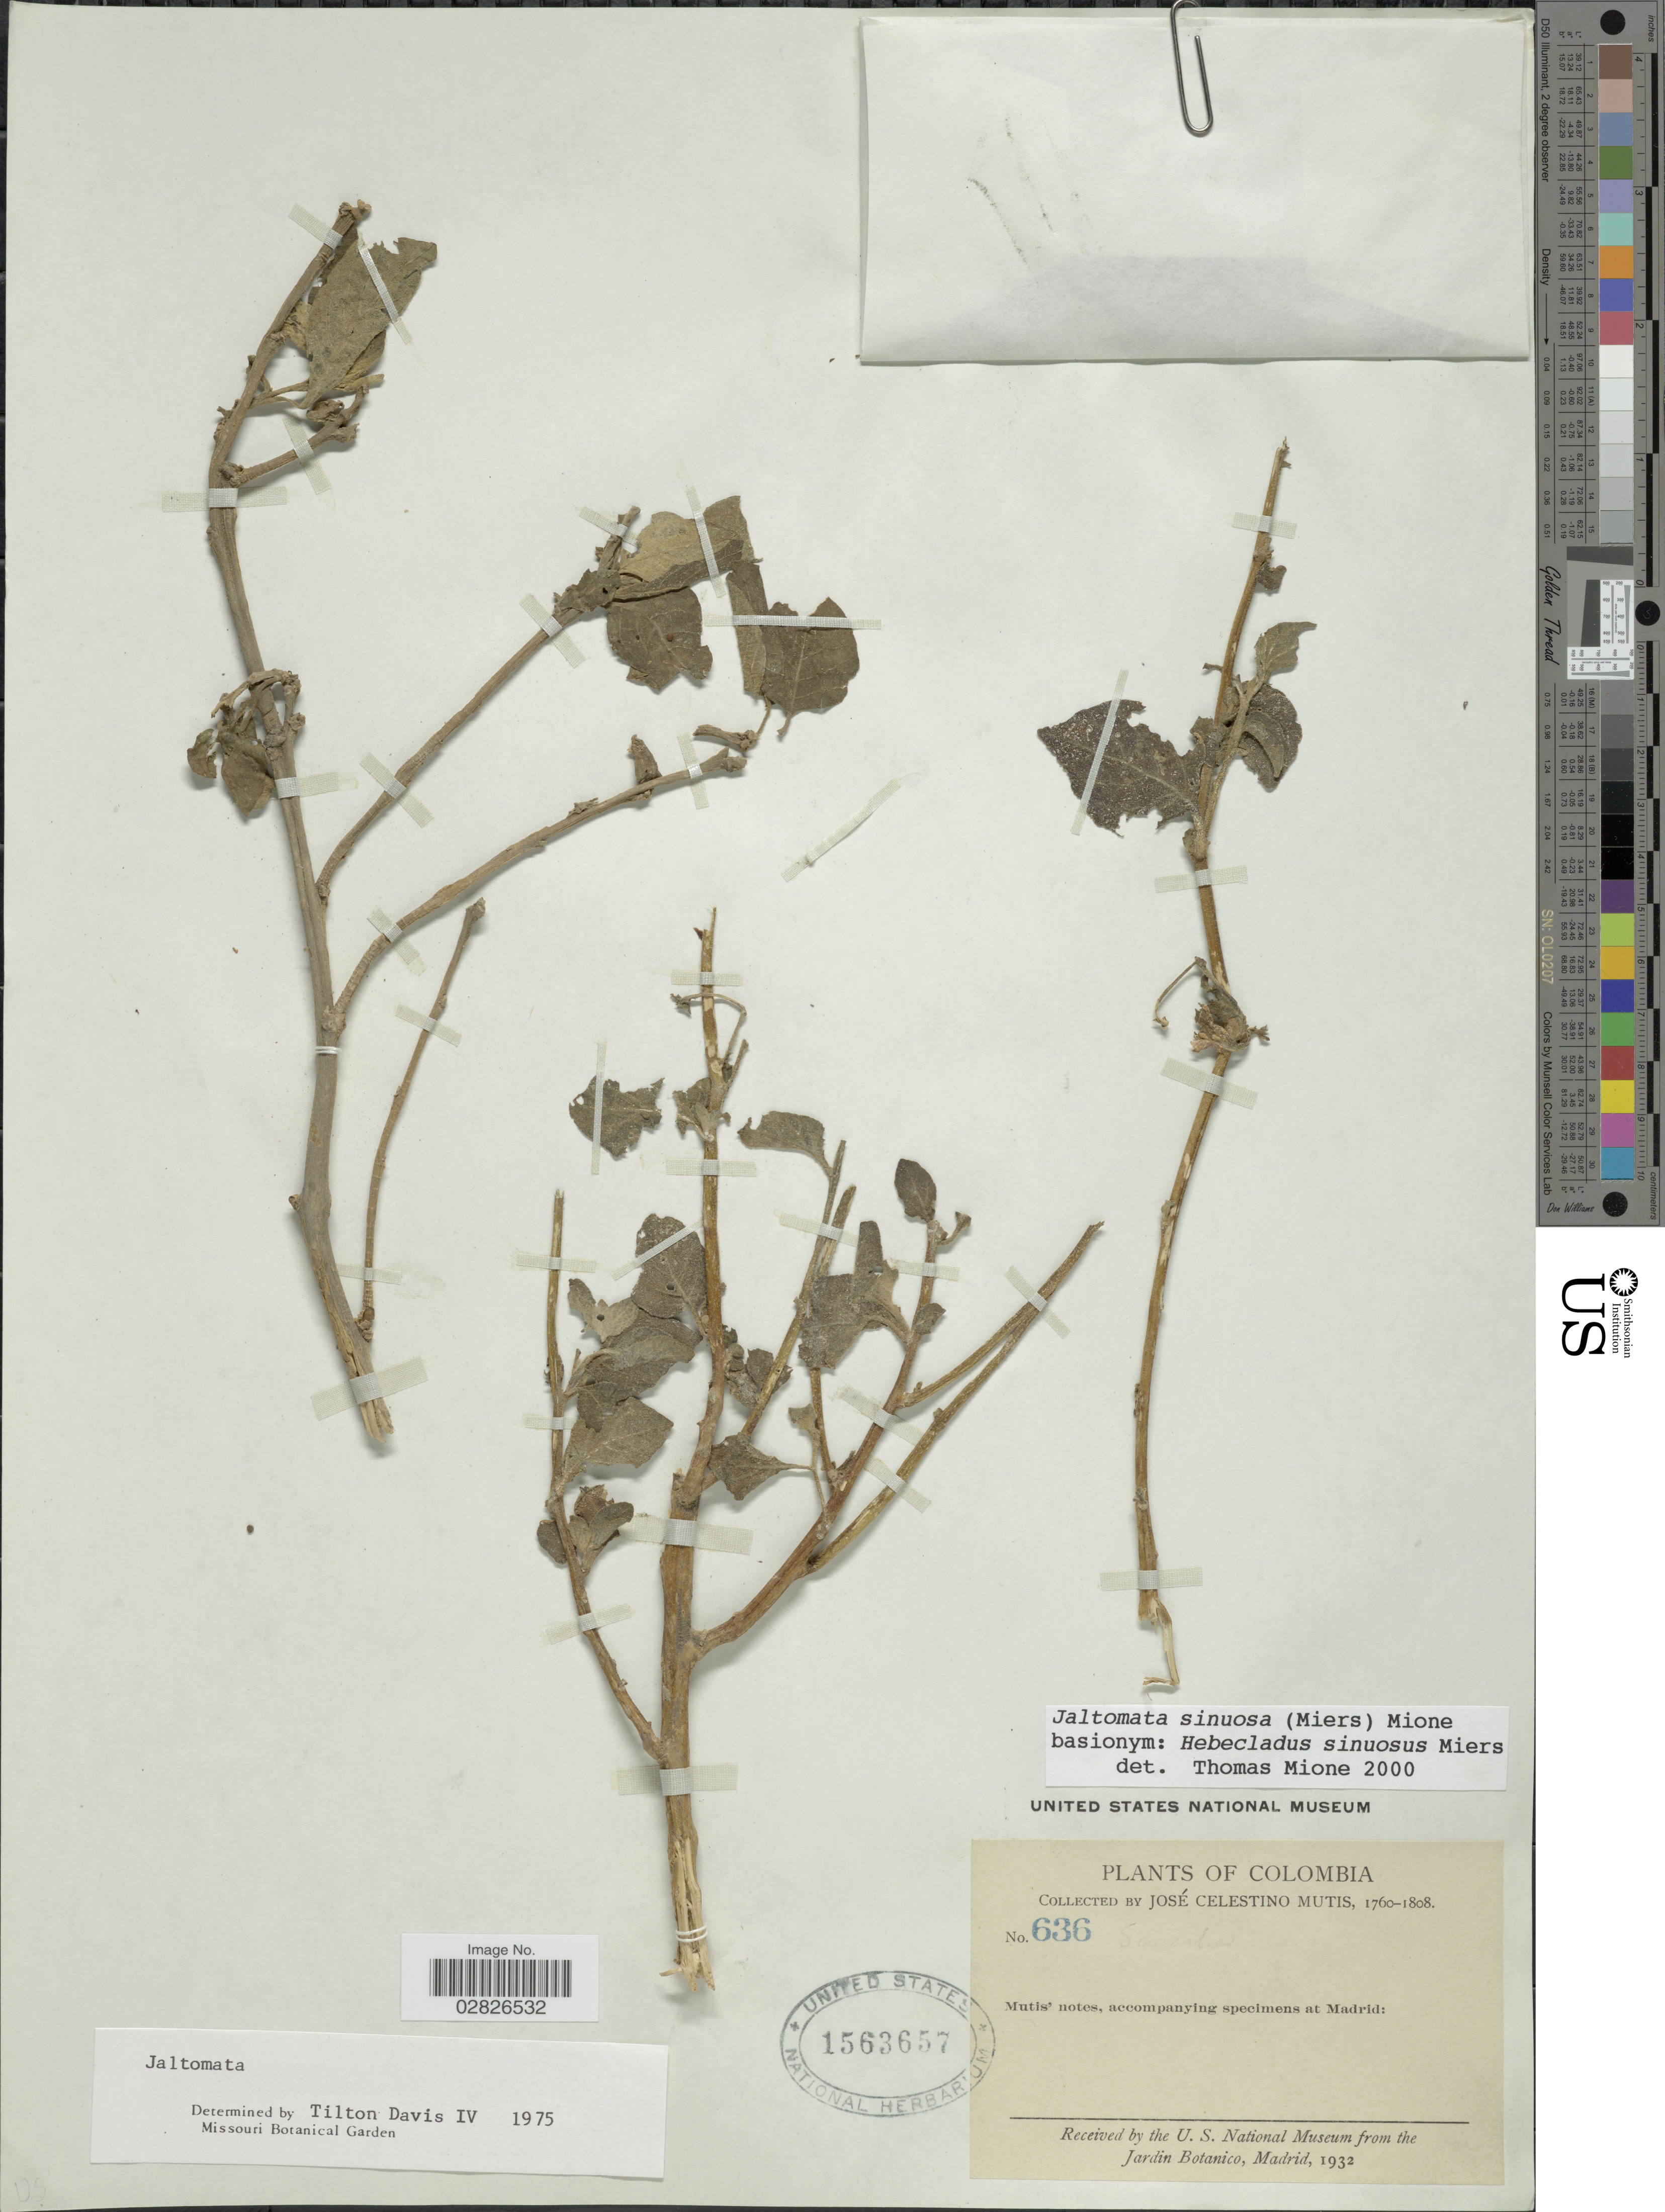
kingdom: Plantae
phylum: Tracheophyta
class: Magnoliopsida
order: Solanales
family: Solanaceae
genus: Jaltomata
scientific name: Jaltomata sinuosa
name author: (Miers) Mione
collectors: J. C. B. Mutis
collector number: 636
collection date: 1760/1808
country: Colombia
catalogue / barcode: US 1563657